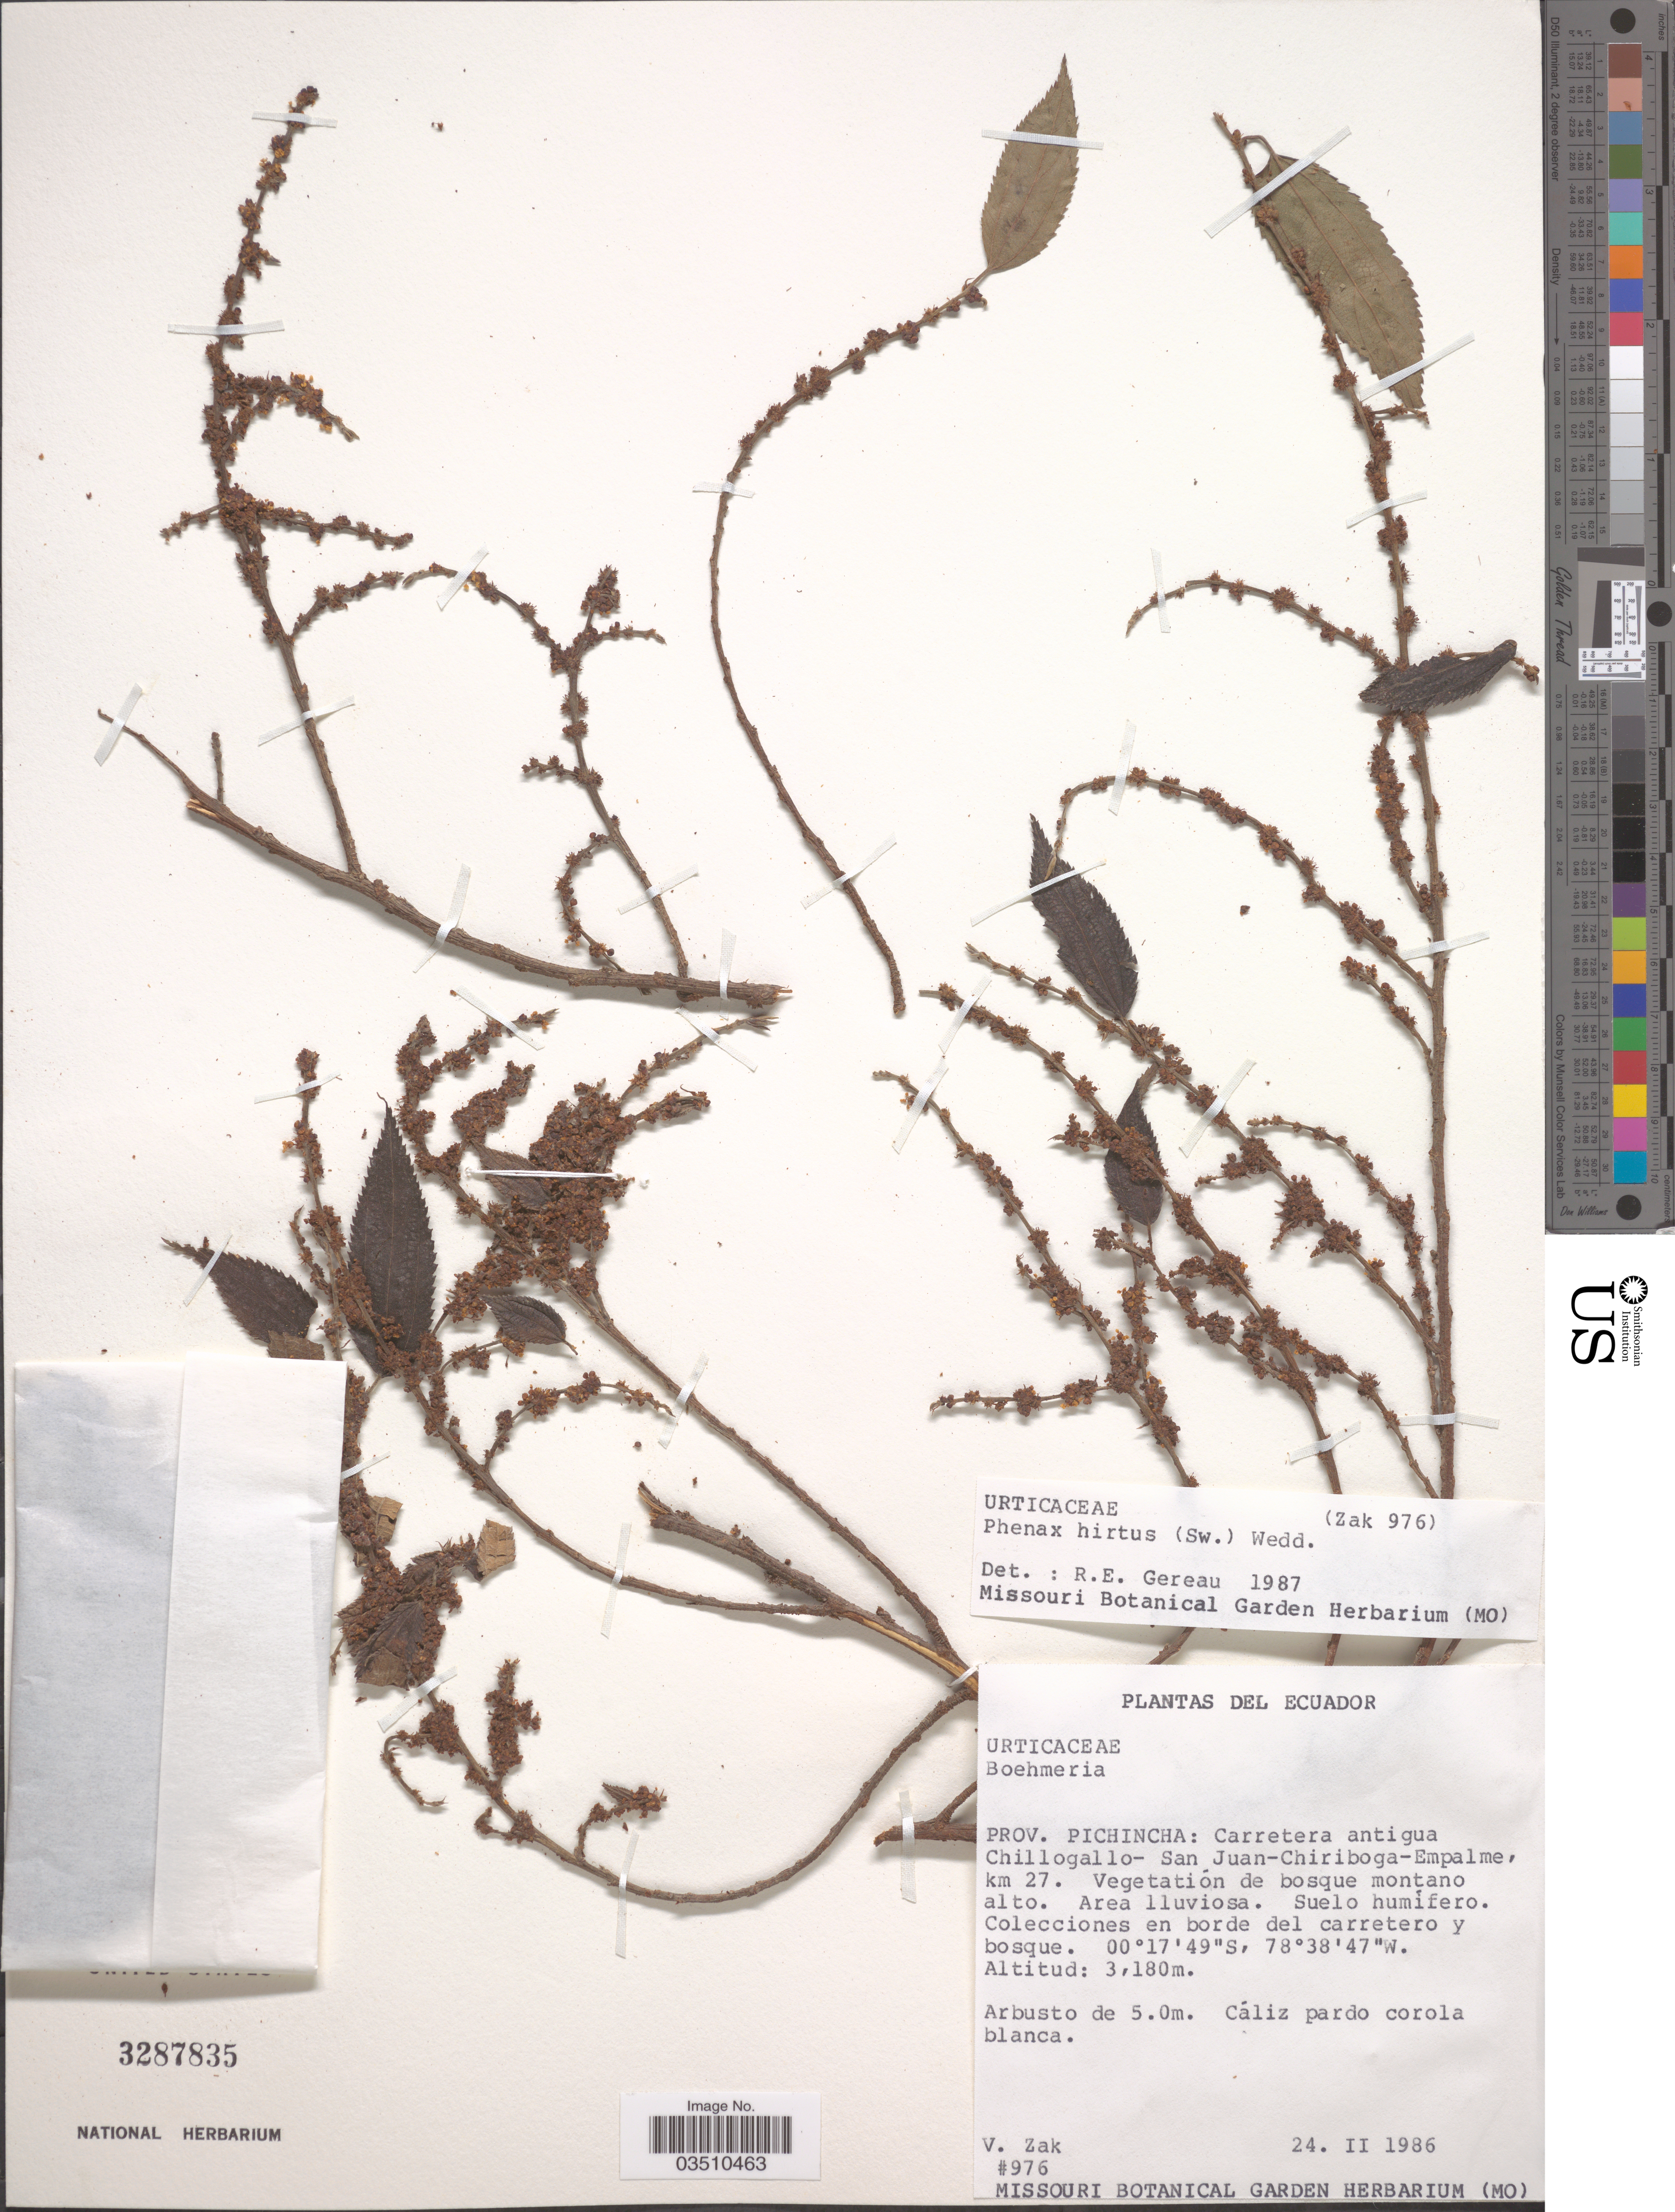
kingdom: Plantae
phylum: Tracheophyta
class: Magnoliopsida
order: Rosales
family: Urticaceae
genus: Phenax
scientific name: Phenax hirtus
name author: (Sw.) Wedd.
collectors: V. Zak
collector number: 976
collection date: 1986-02-24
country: Ecuador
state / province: Pichincha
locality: Carretera antigua Chillogallo - San Juan - Chiriboga - Empalme, km 27.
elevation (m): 3180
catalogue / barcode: US 3287835